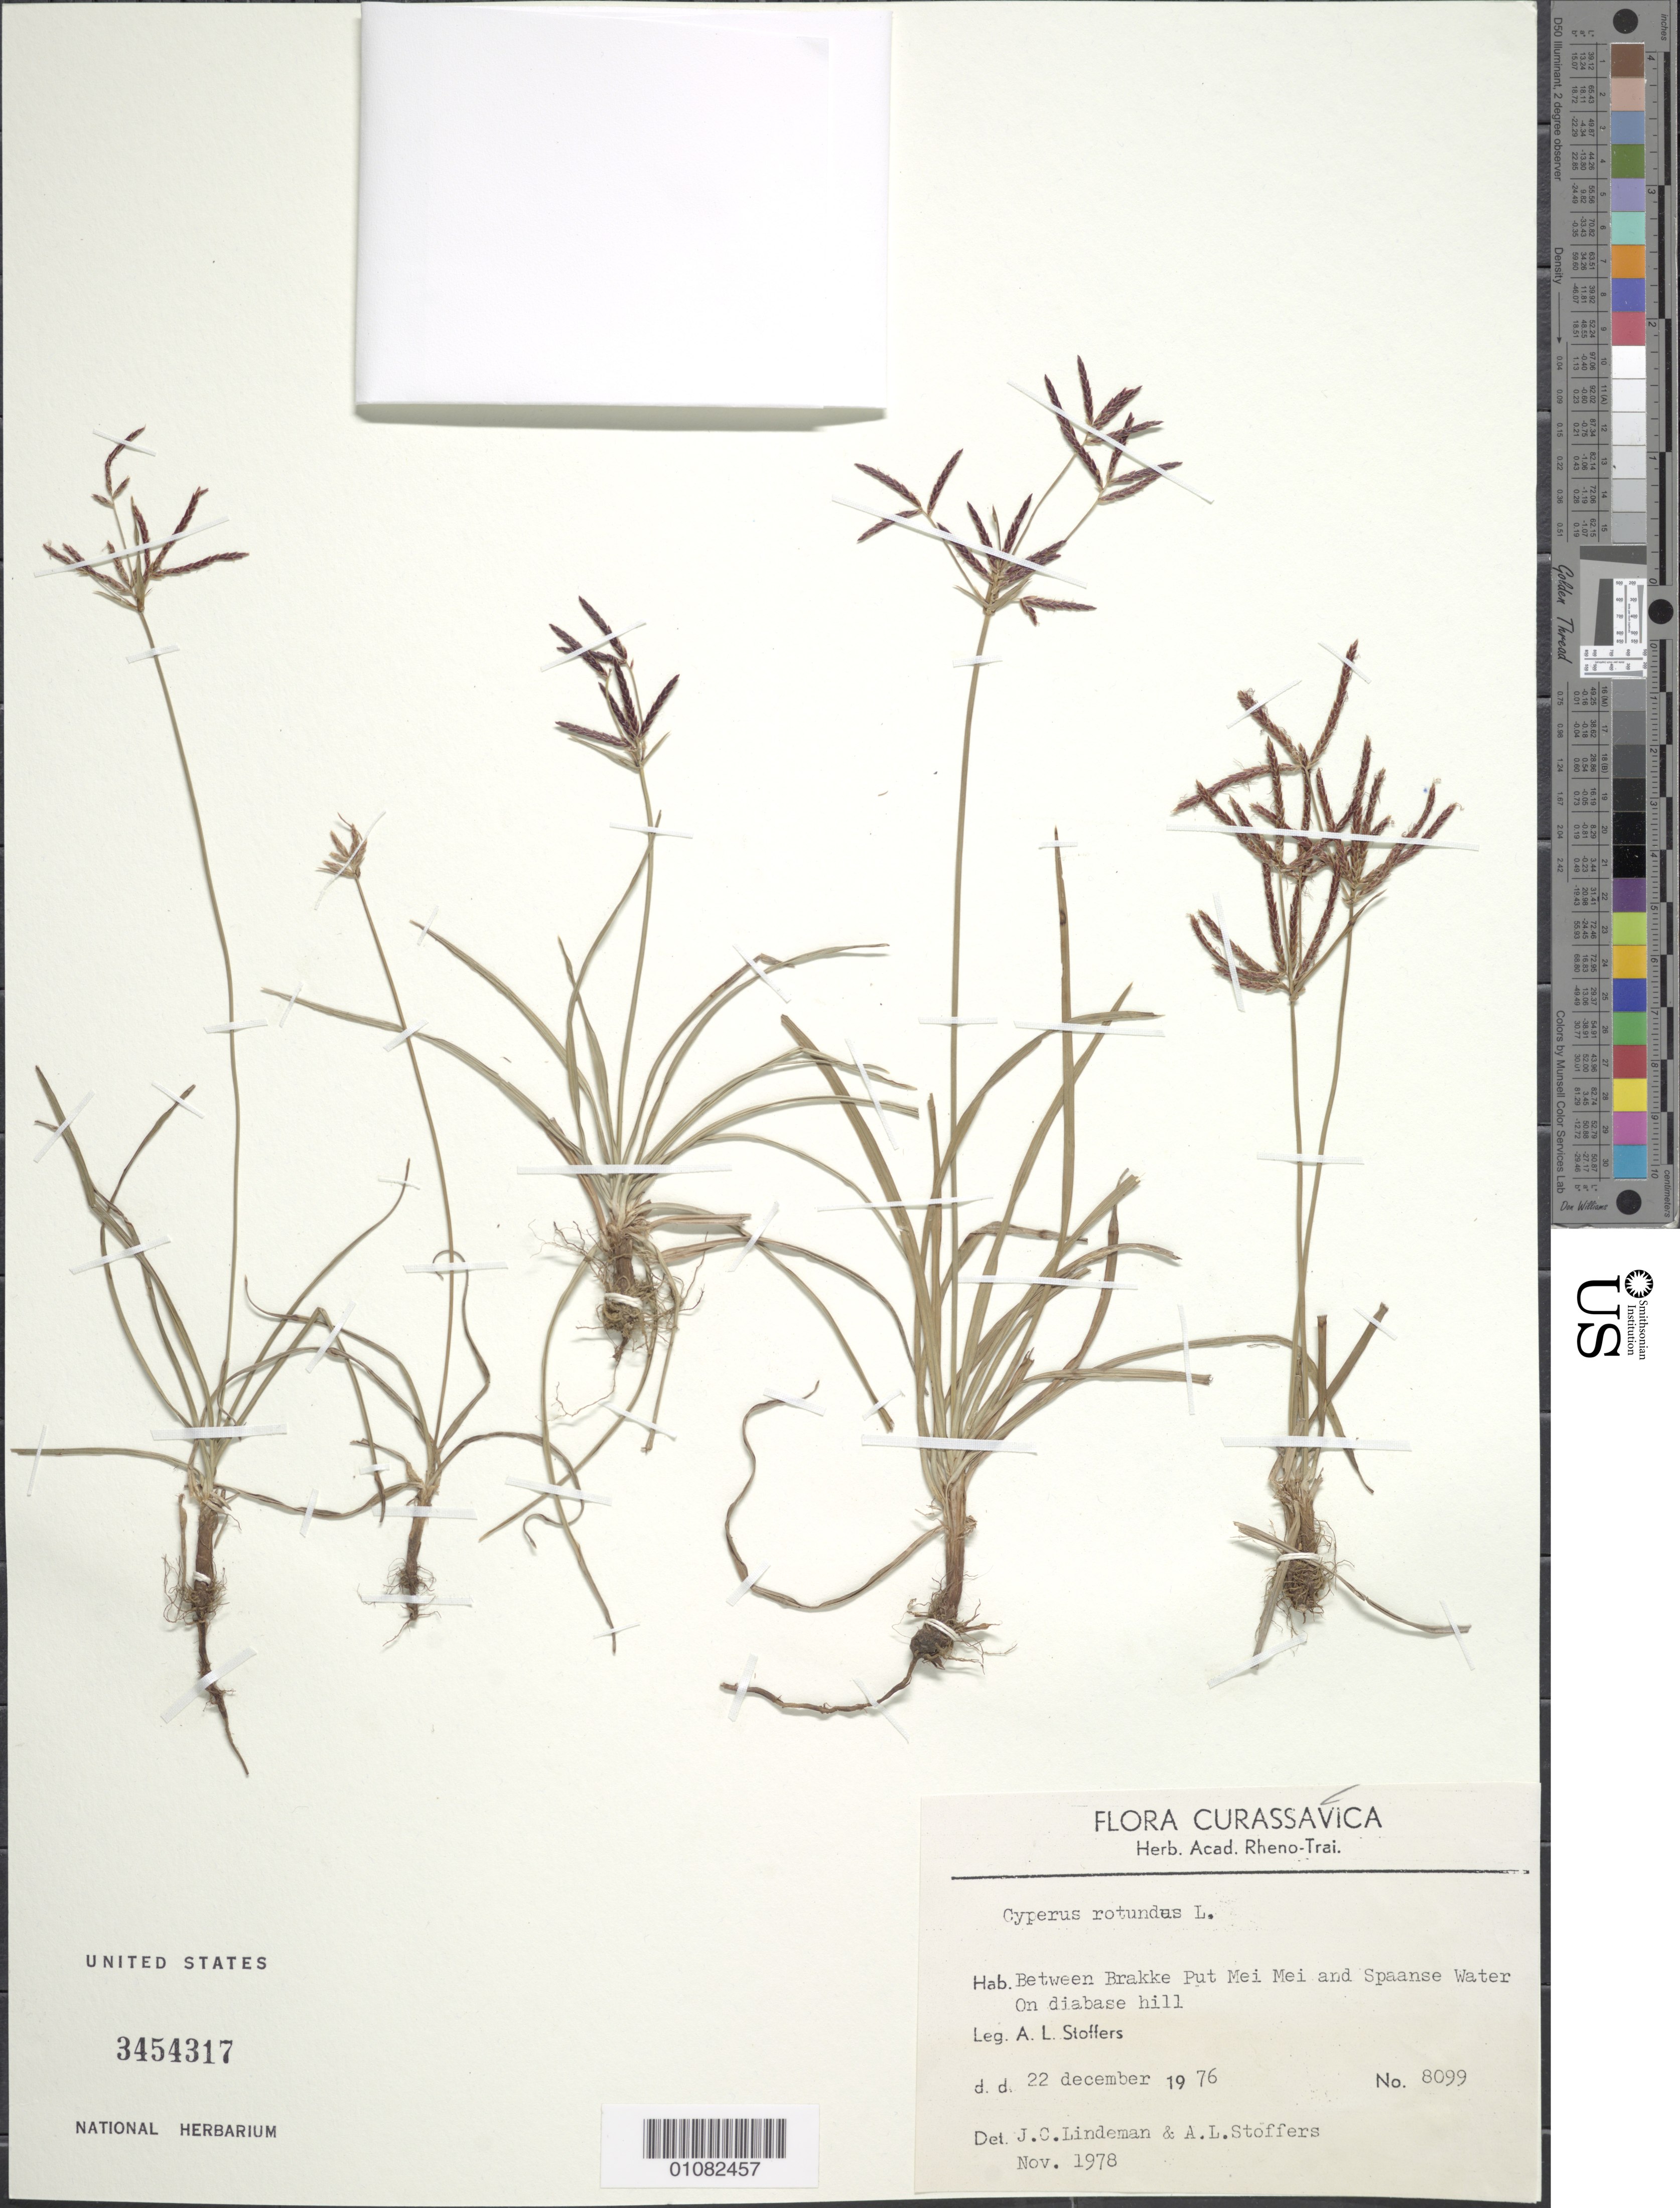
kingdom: Plantae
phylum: Tracheophyta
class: Liliopsida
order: Poales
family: Cyperaceae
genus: Cyperus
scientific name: Cyperus rotundus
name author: L.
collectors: J. C. Lindeman & A. Stoffers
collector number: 8099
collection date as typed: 22 Dec 1976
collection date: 1976-12-22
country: Curaçao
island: Curaçao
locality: Between Brakke Put Mei Mei and Spaanse Water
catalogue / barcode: US 3454317